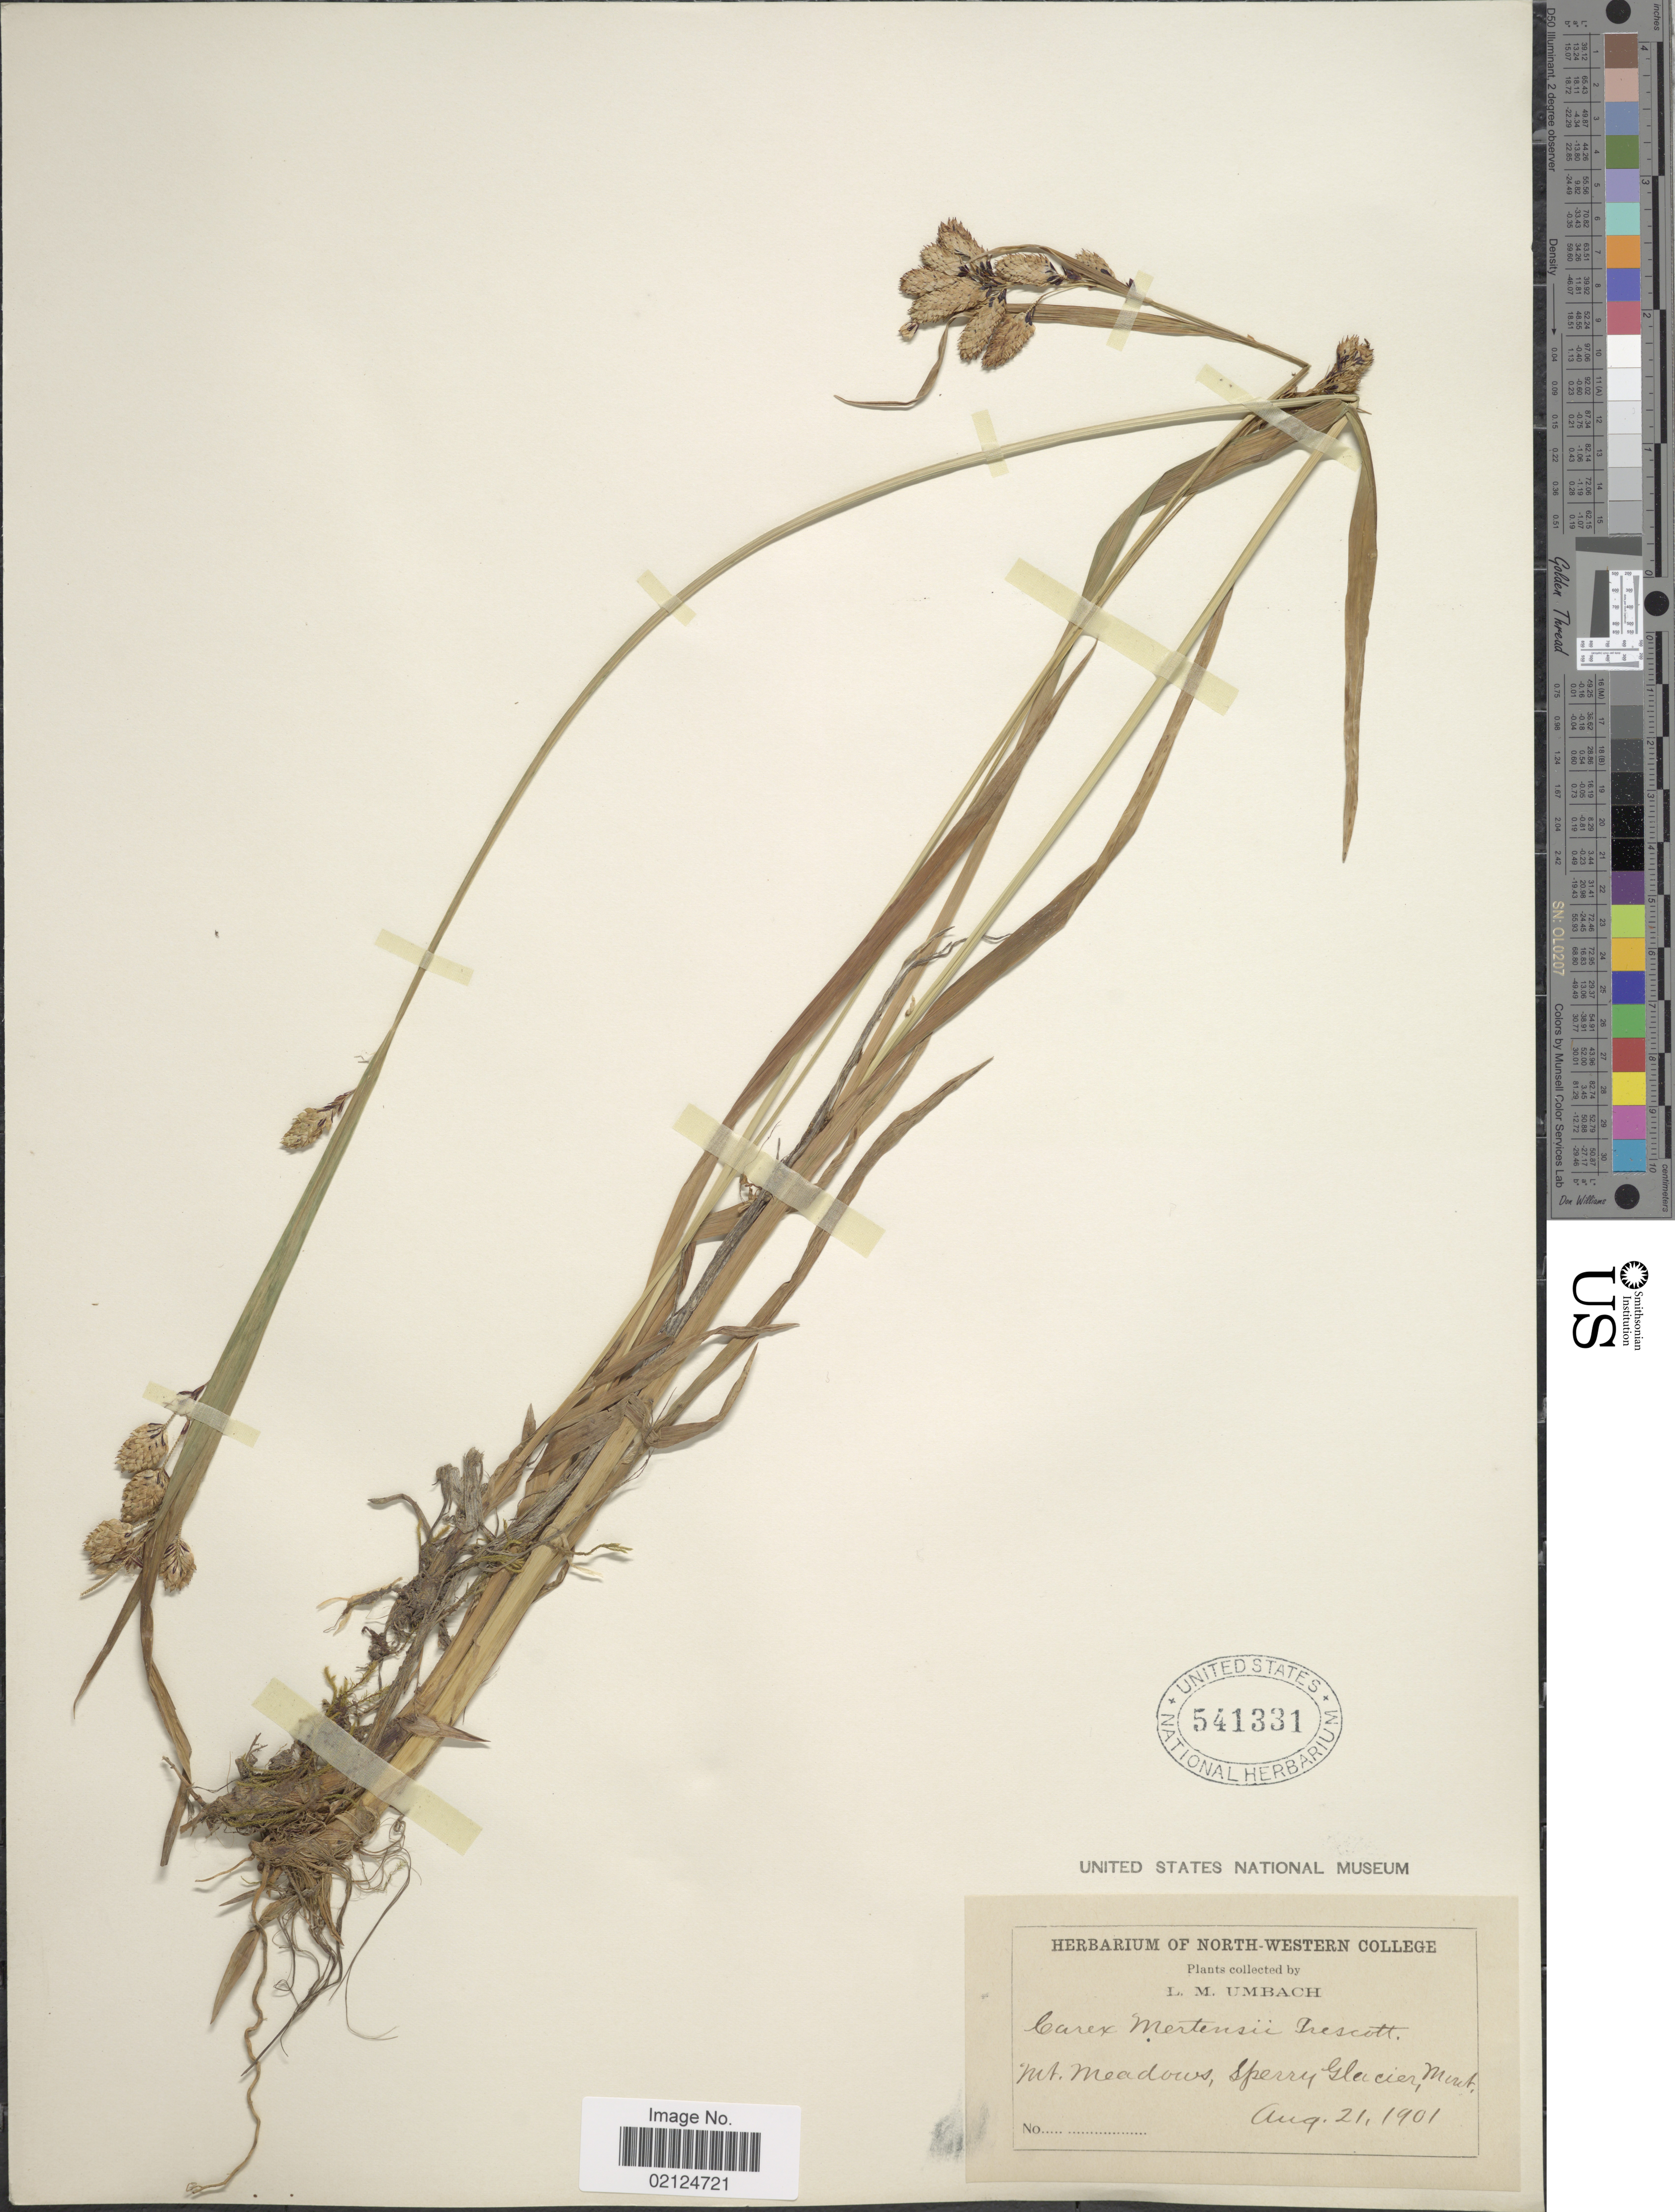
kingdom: Plantae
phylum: Tracheophyta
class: Liliopsida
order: Poales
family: Cyperaceae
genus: Carex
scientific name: Carex mertensii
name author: J.D. Prescott ex Bong.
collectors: L. M. Umbach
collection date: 1901-08-21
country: United States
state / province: Montana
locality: Mt. Meadows, Sperry Glacier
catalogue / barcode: US 541331